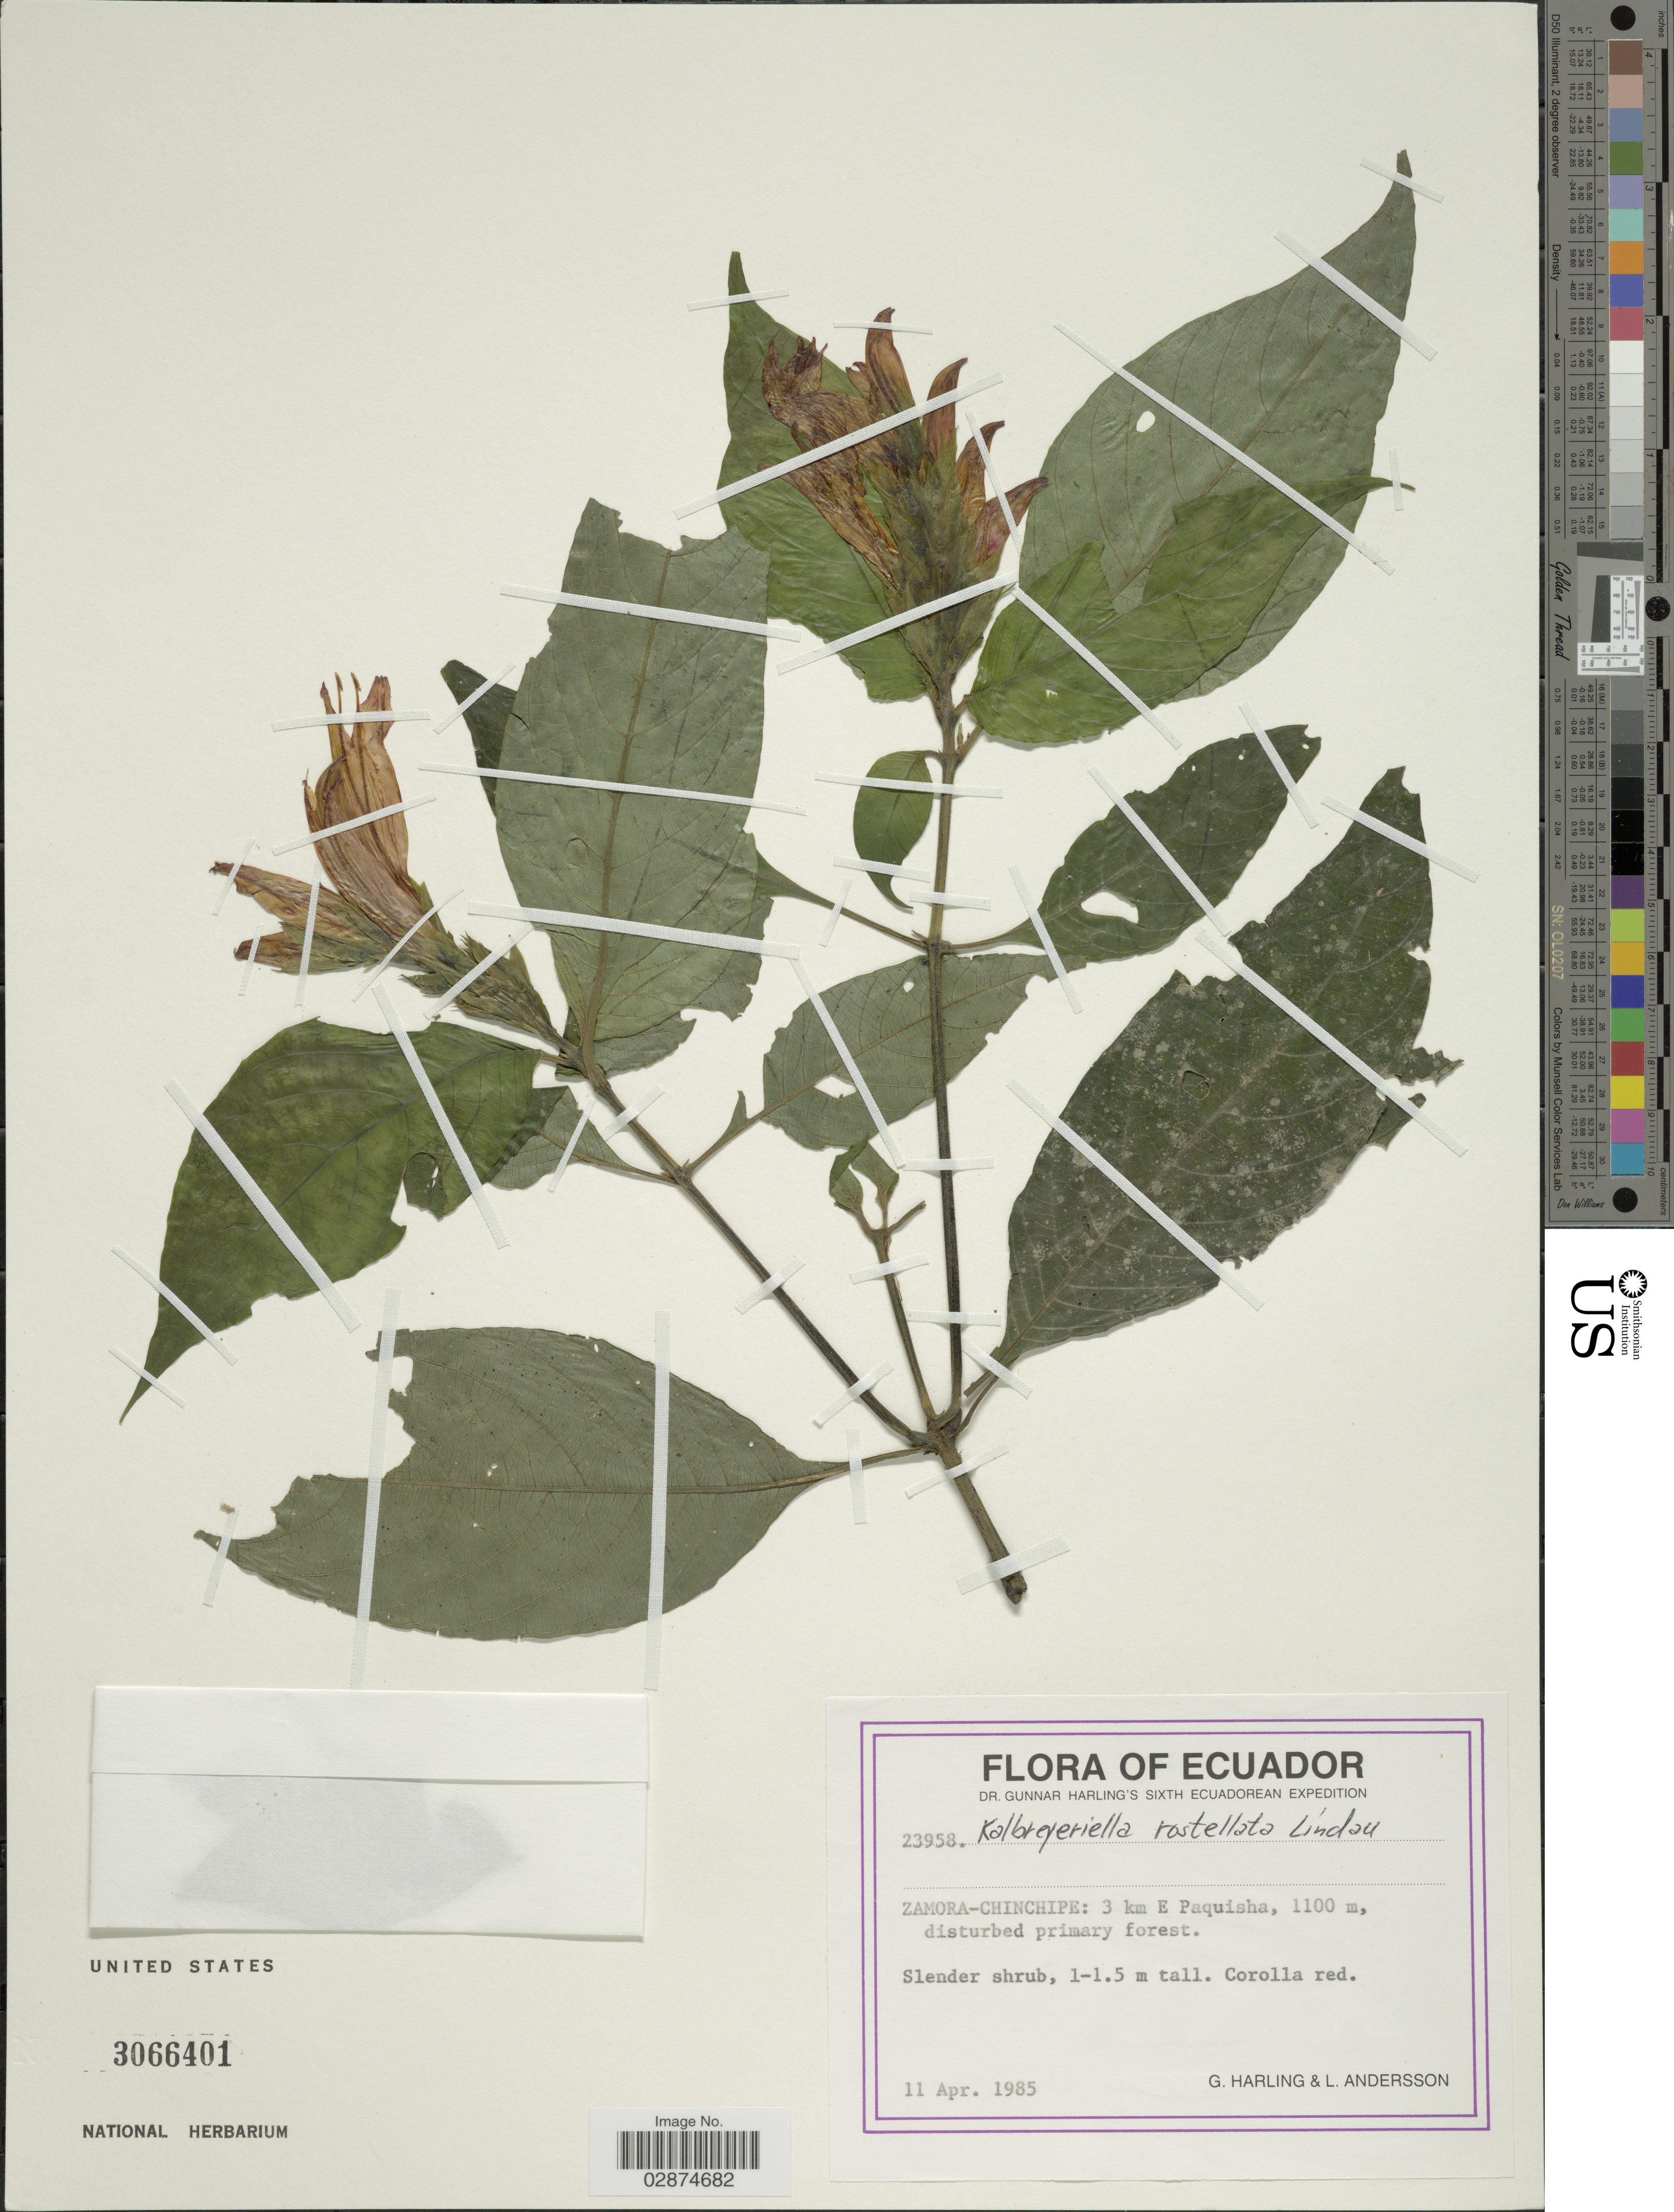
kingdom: Plantae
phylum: Tracheophyta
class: Magnoliopsida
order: Lamiales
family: Acanthaceae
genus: Kalbreyeriella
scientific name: Kalbreyeriella rostellata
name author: Lindau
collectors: G. Harling & L. Andersson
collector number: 23958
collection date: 1985-04-11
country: Ecuador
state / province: Zamora-Chinchipe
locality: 3 km E Paquisha.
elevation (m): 1100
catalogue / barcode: US 3066401